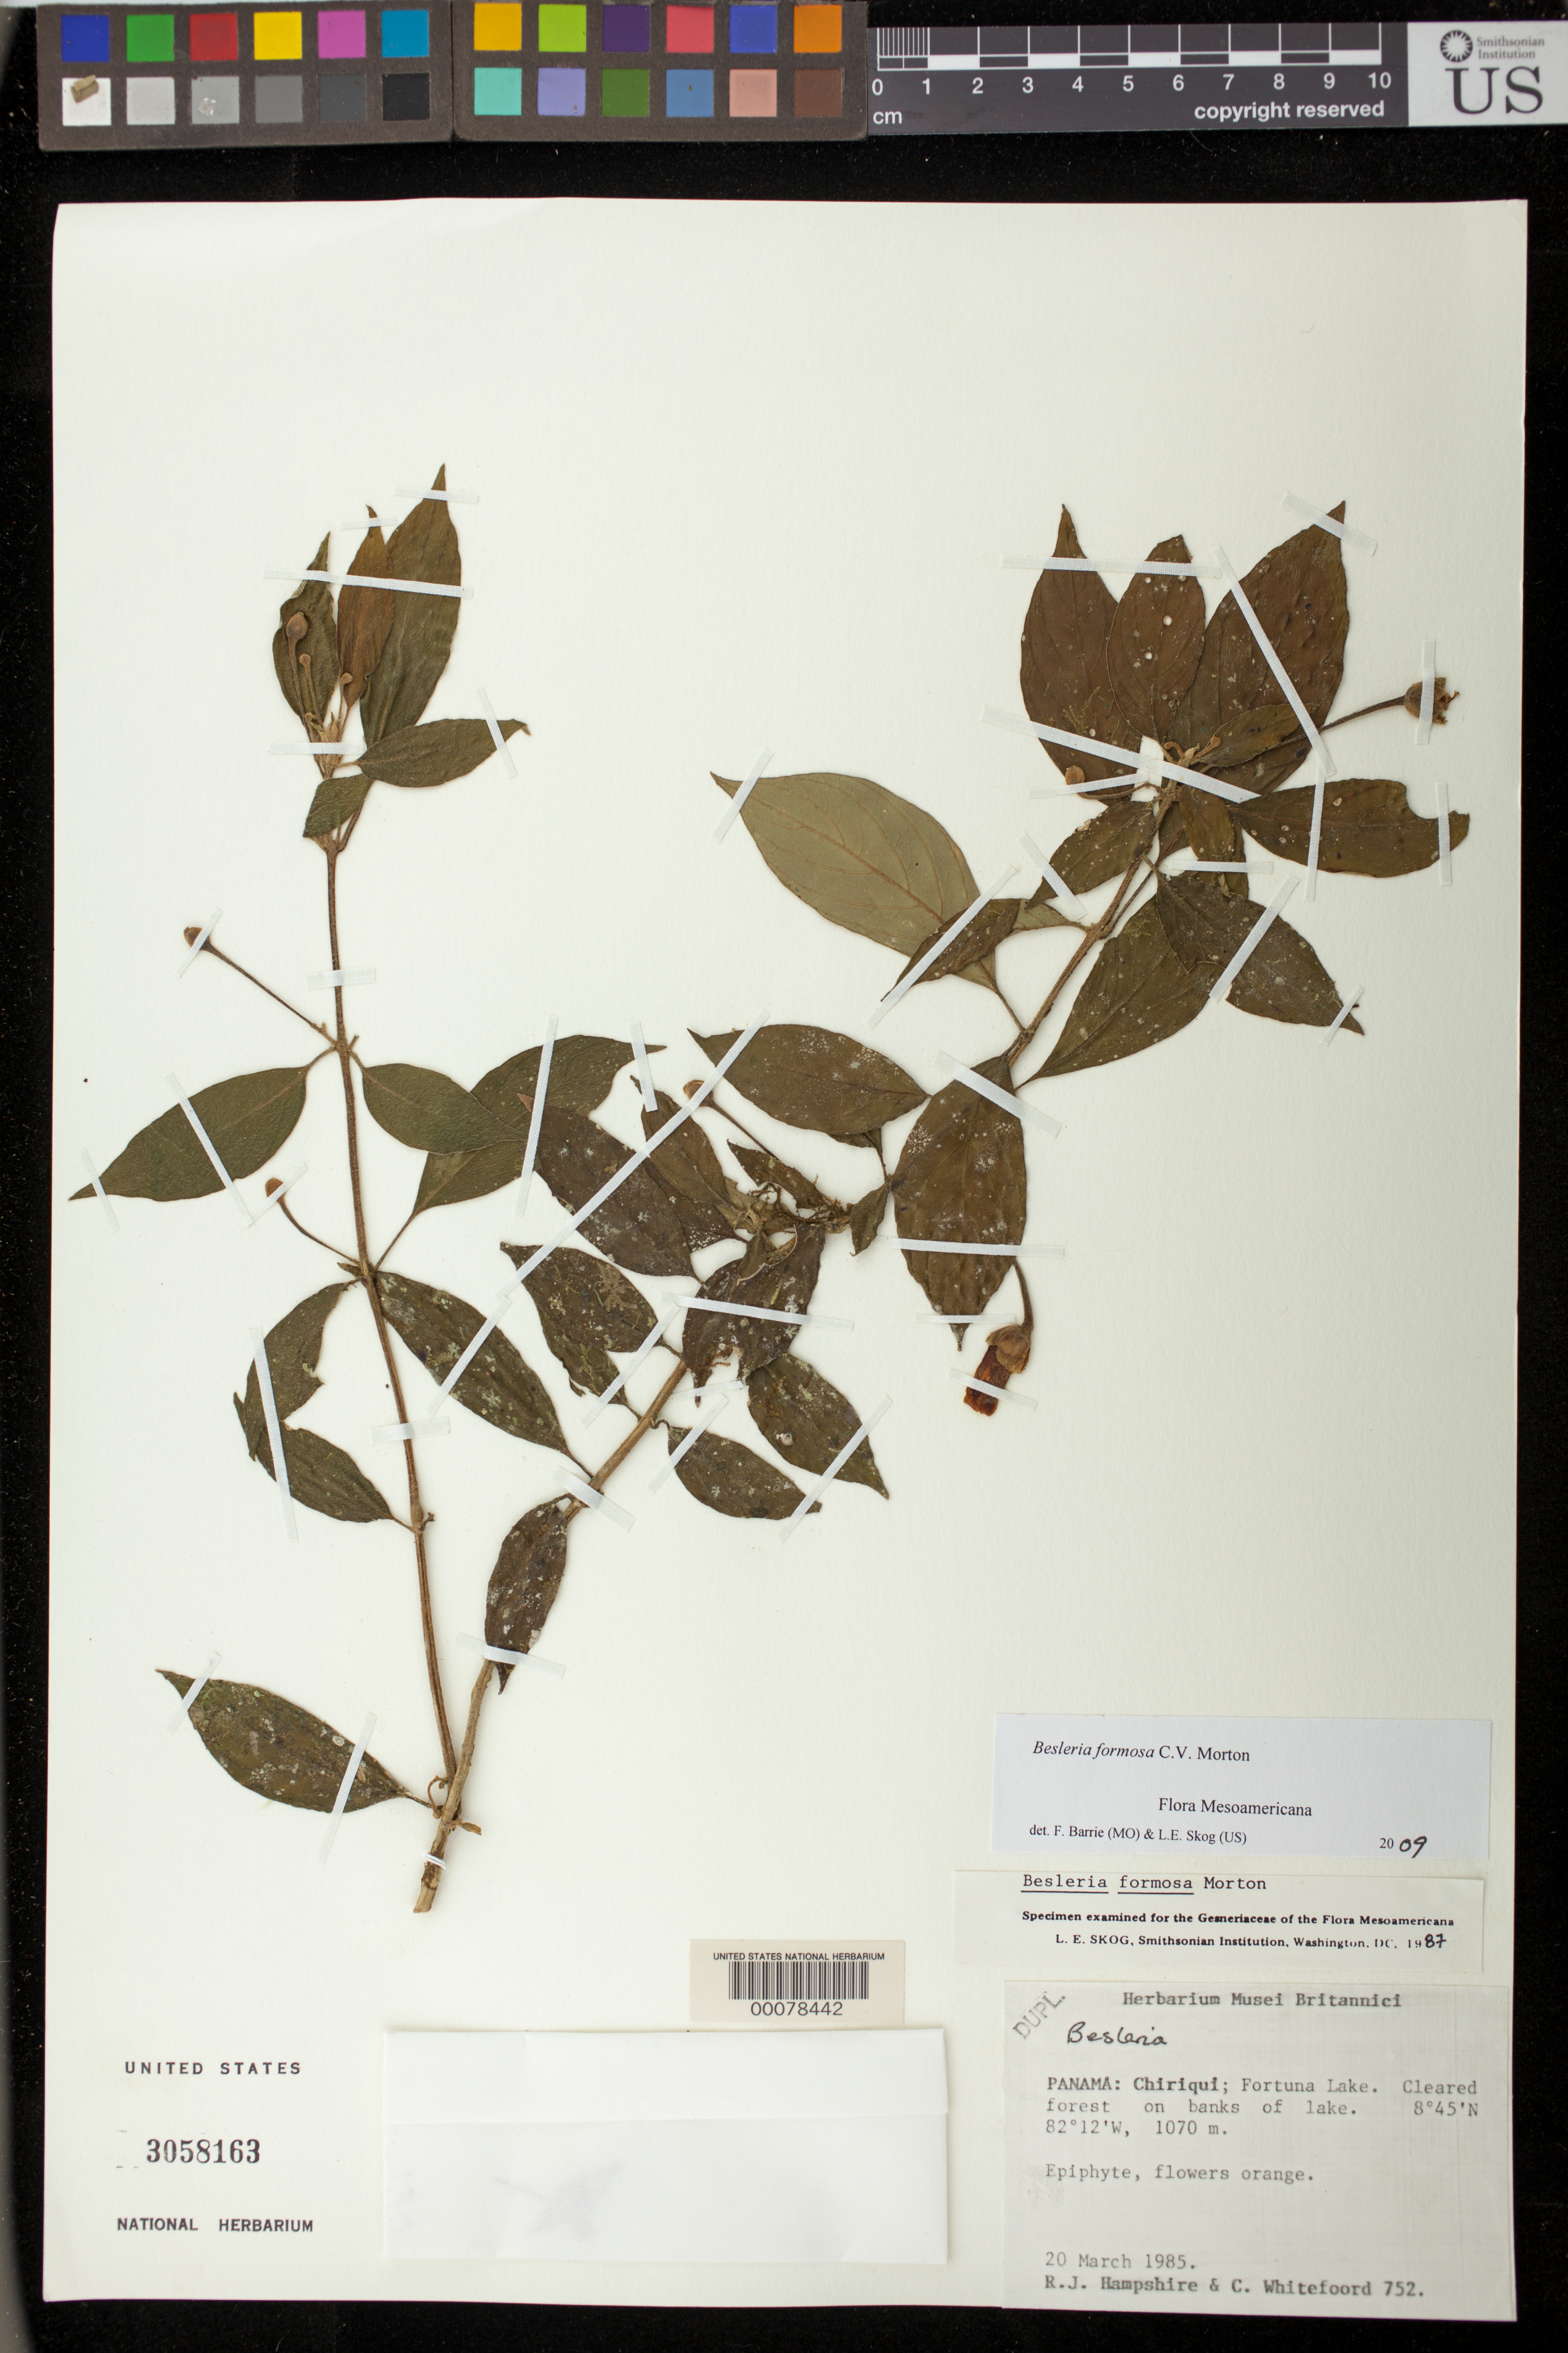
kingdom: Plantae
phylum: Tracheophyta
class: Magnoliopsida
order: Lamiales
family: Gesneriaceae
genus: Besleria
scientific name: Besleria amabilis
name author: C.V. Morton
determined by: Skog, Laurence E.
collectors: R. Hampshire & C. Whitefoord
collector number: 752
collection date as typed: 20 Mar 1985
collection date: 1985-03-20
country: Panama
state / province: Chiriquí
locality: Fortuna Lake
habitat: Cleared forest on banks of lake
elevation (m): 1070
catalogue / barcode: US 3058163